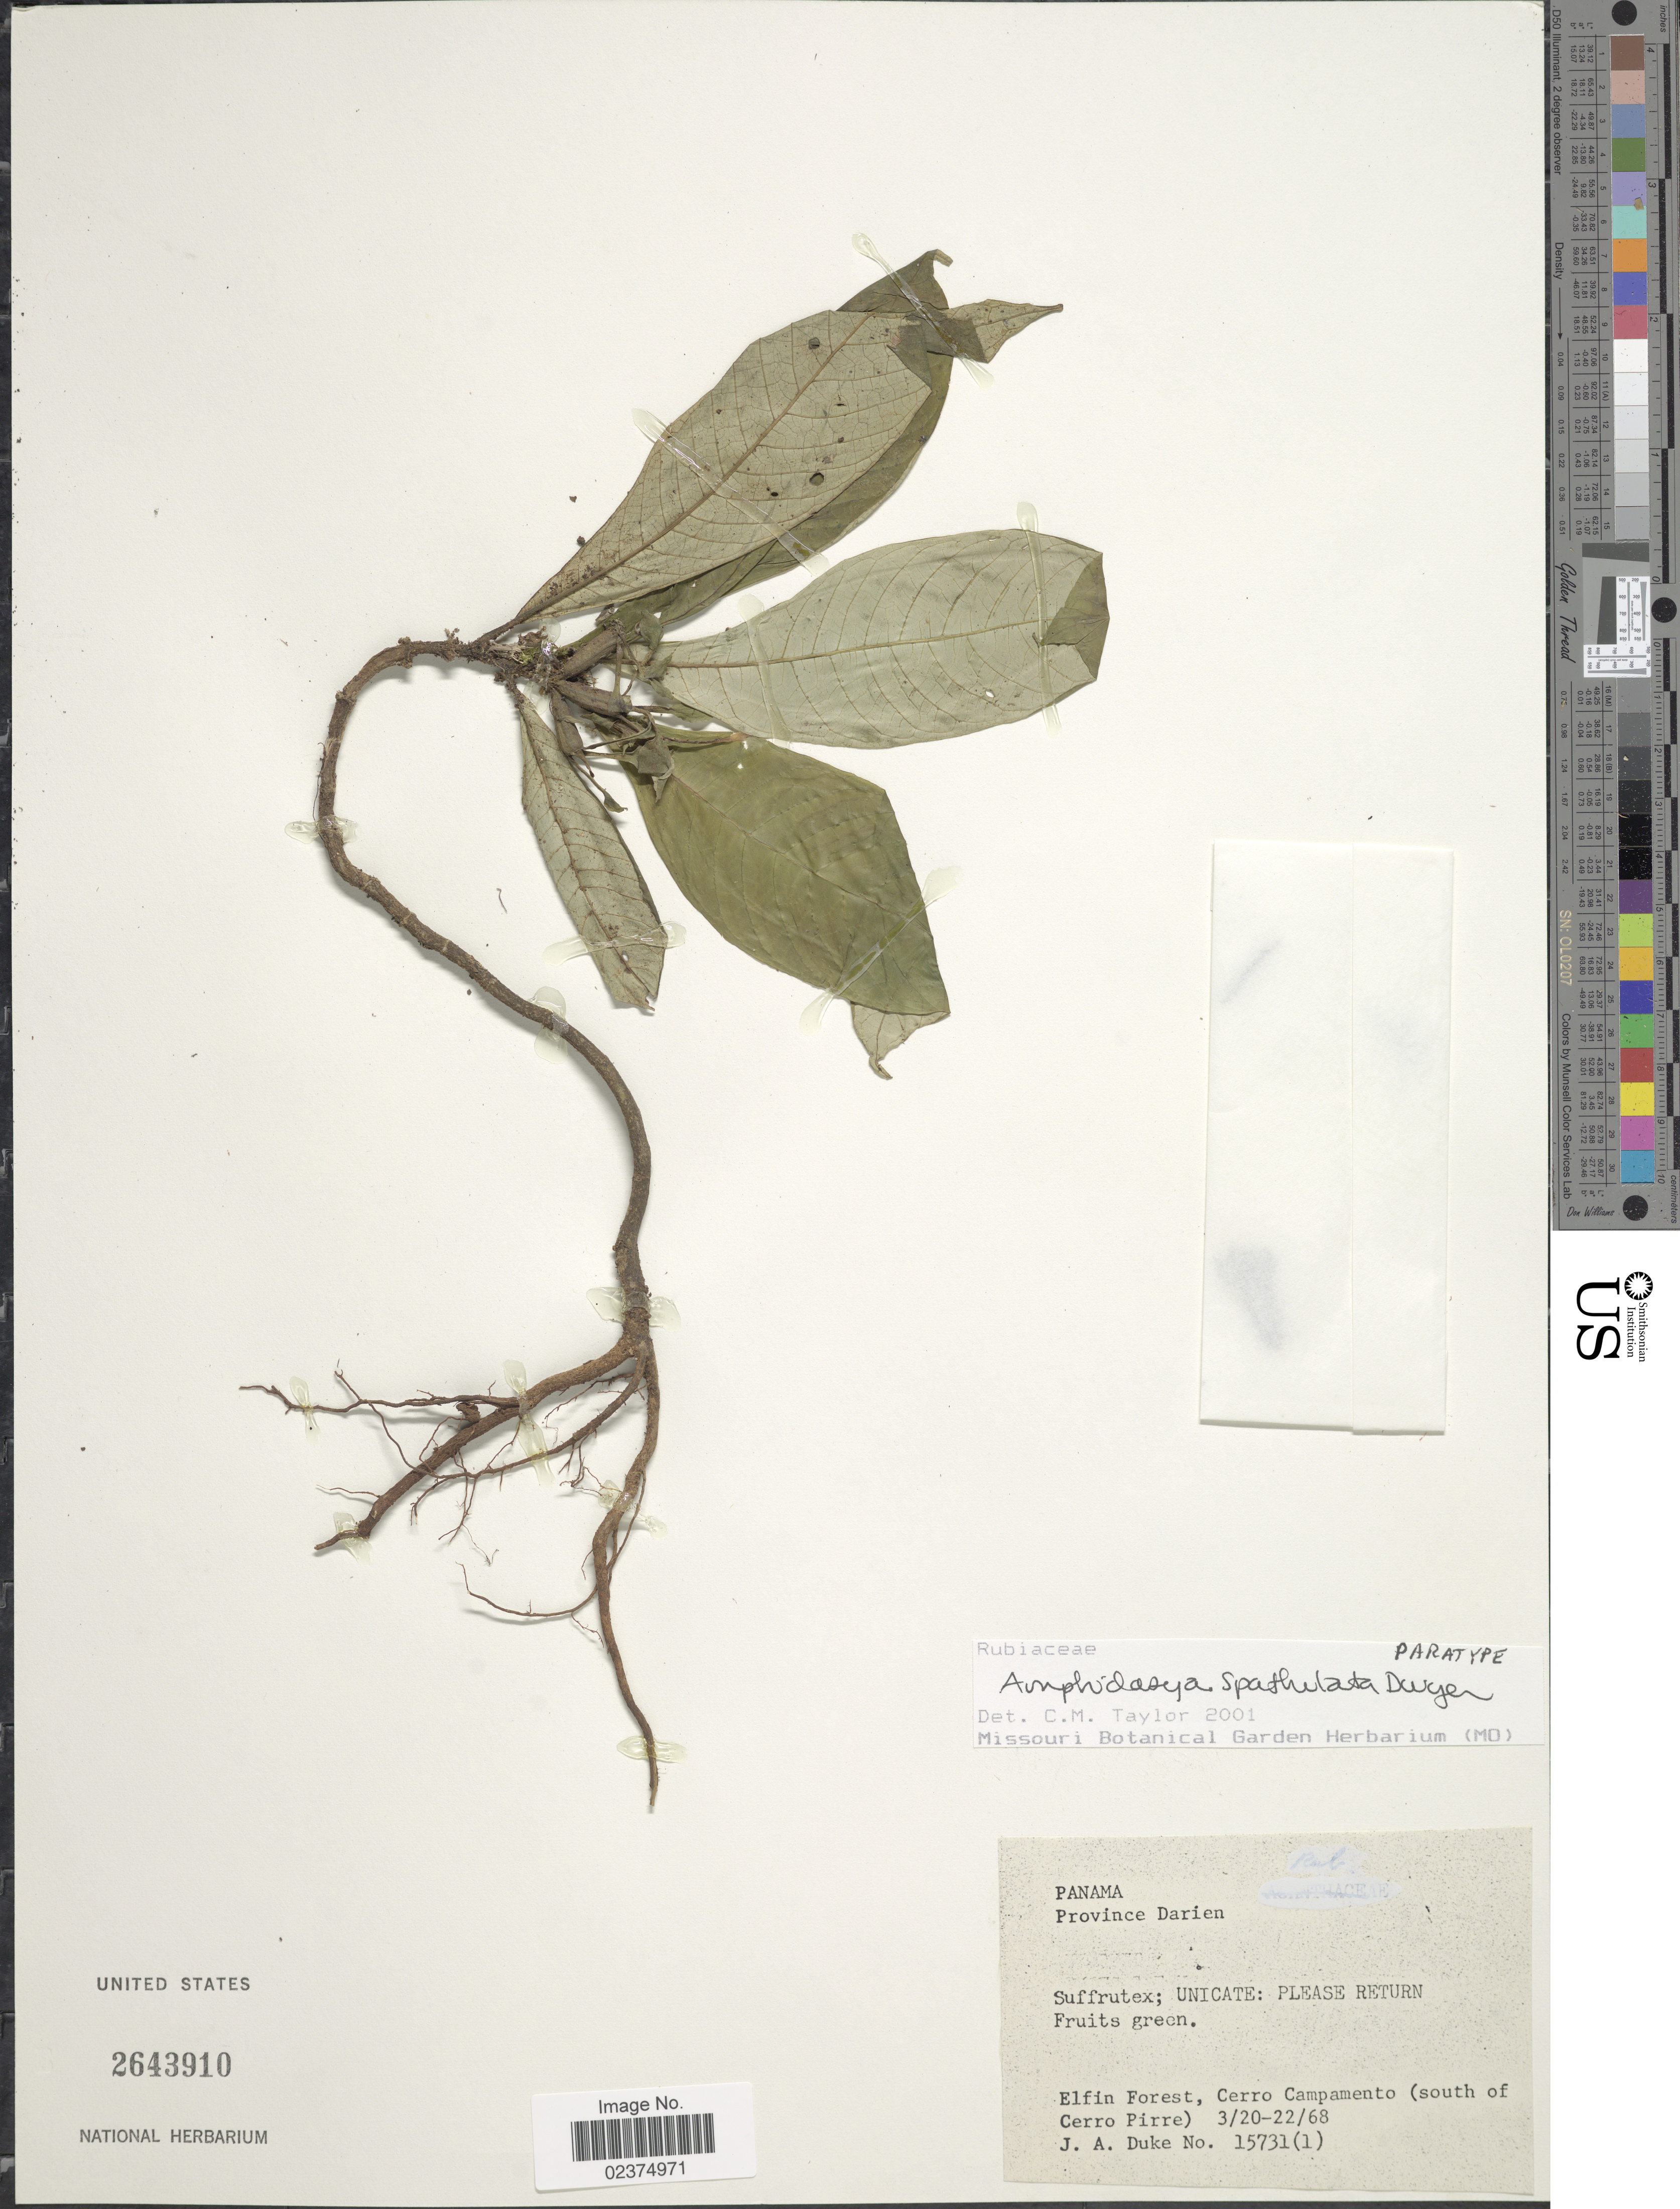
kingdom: Plantae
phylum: Tracheophyta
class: Magnoliopsida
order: Gentianales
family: Rubiaceae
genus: Amphidasya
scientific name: Amphidasya spathulata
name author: Dwyer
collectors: J. A. Duke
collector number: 15731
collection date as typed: Transcribed d/m/y: 20/3/68 to 22/3/68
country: Panama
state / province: Darién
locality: Elfin Forest, Cerro Campamento (south of Cerro Pirre)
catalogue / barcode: US 2643910